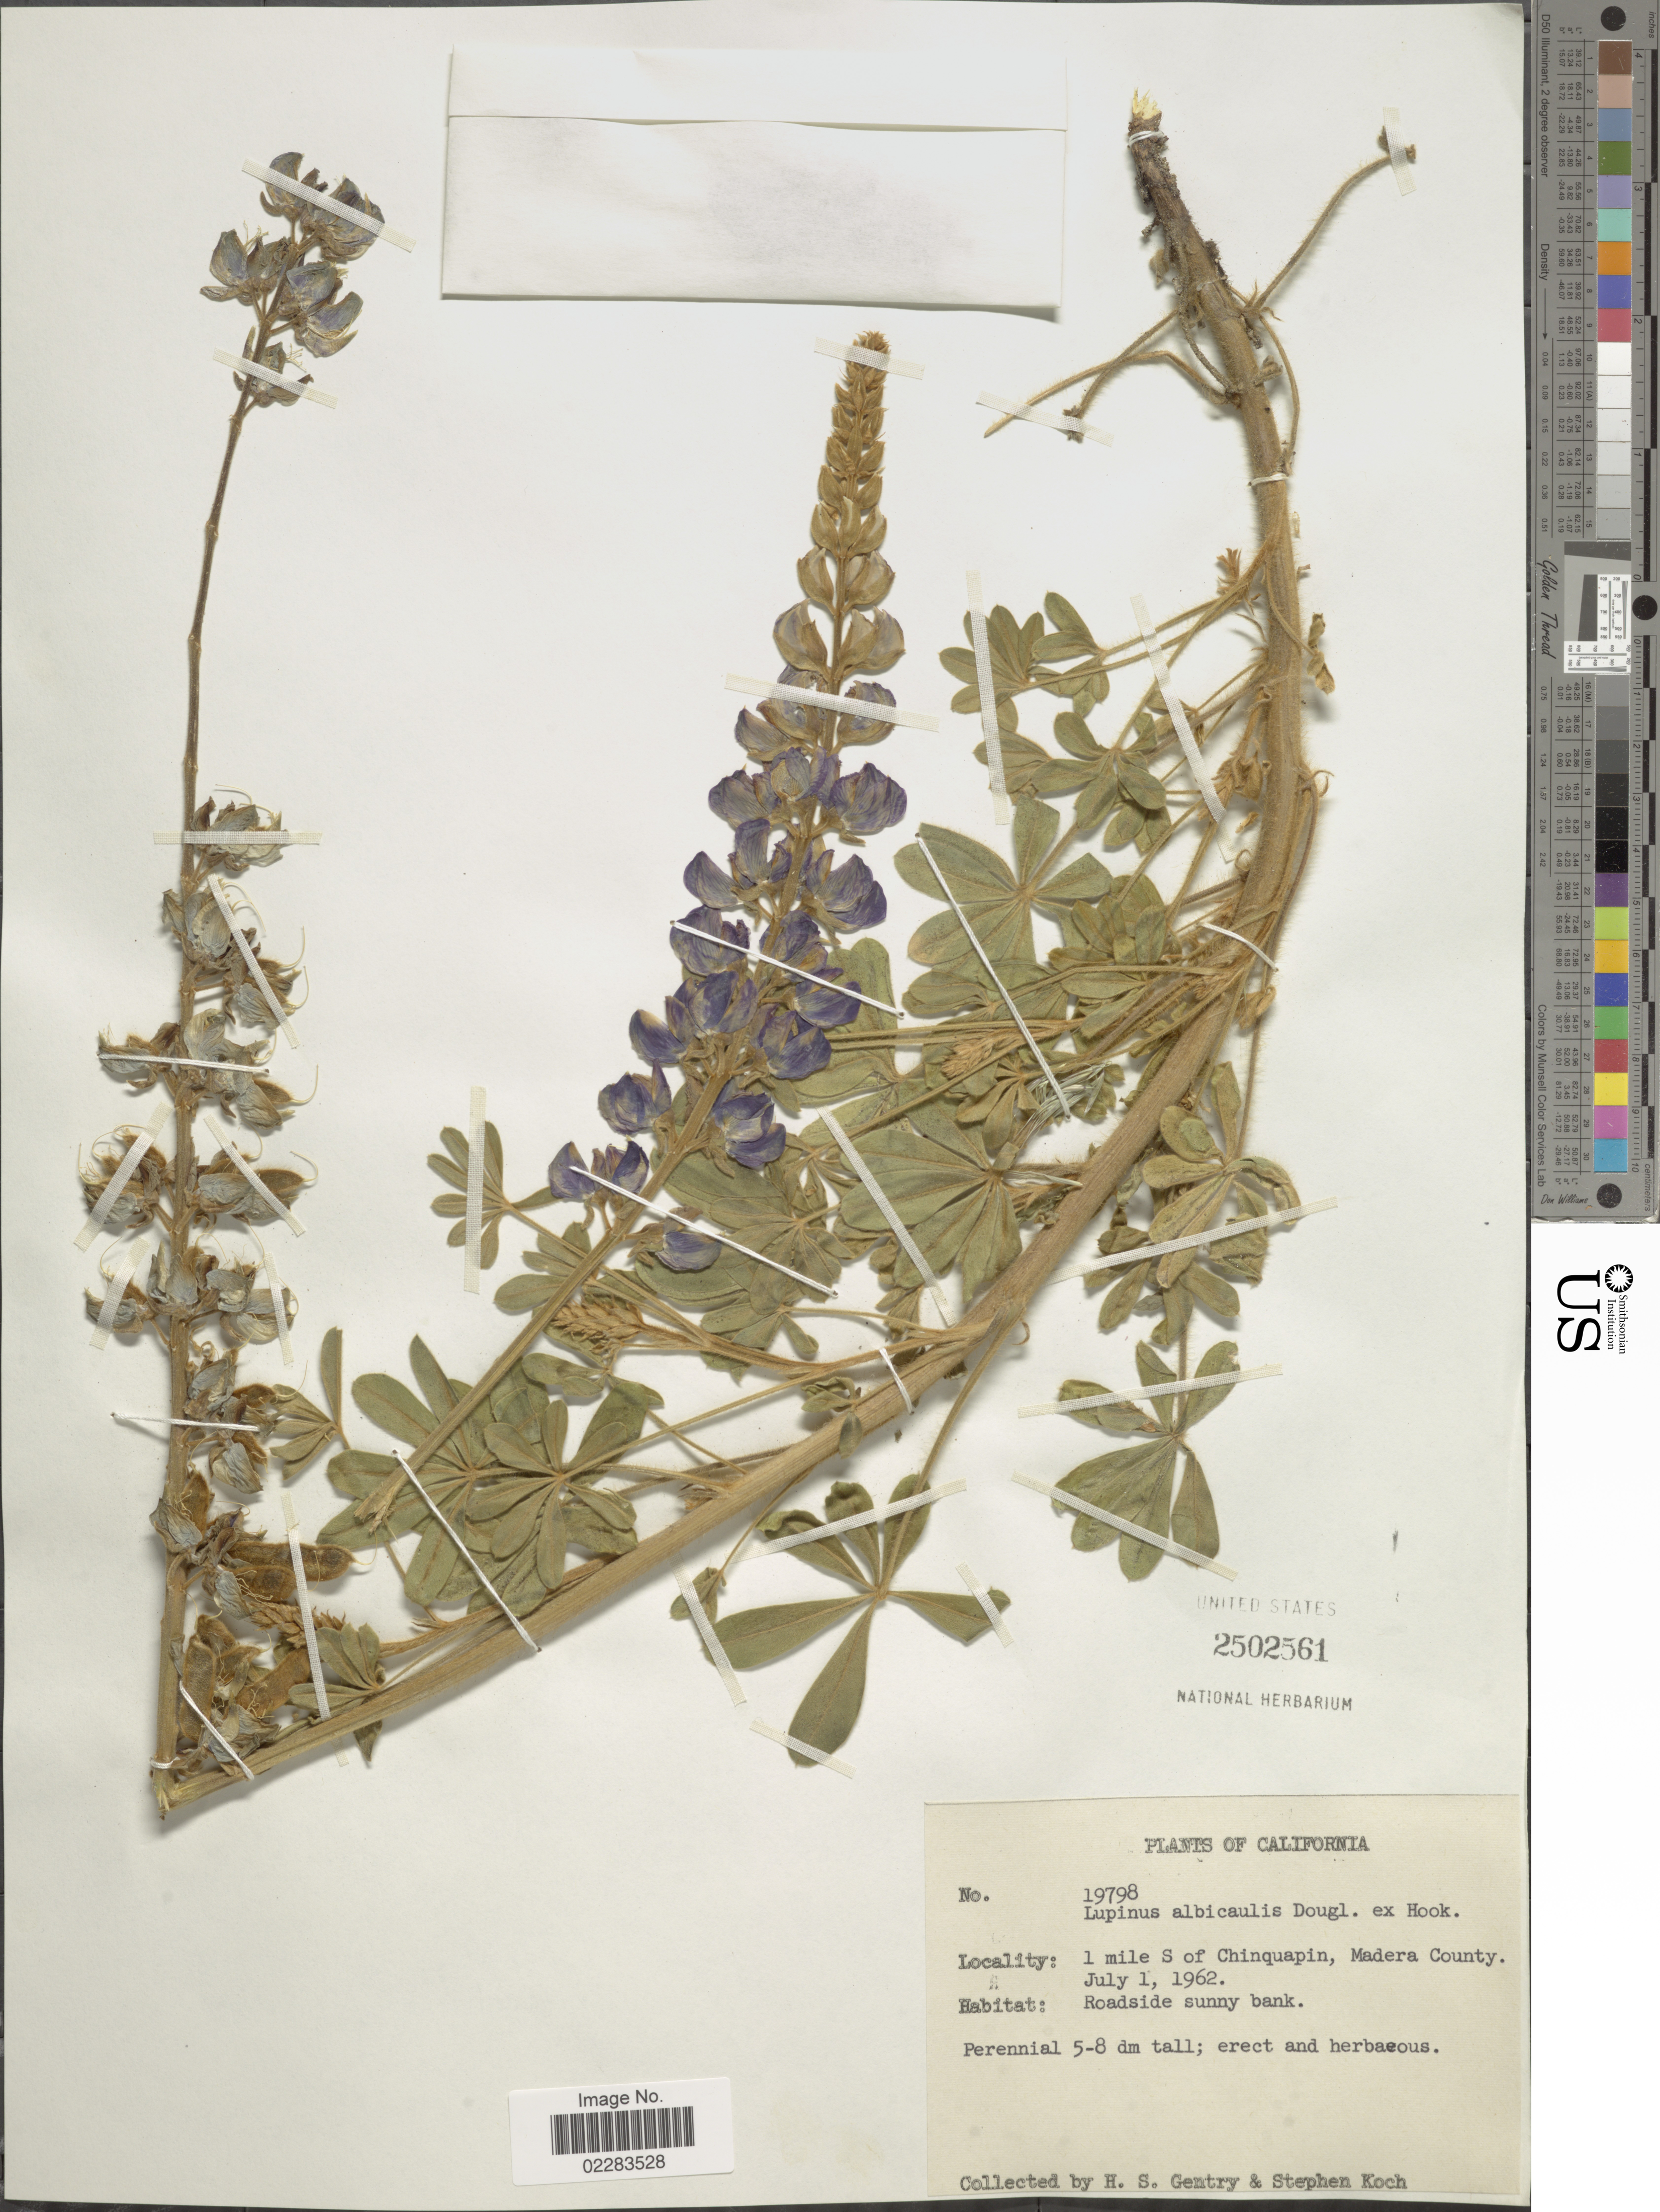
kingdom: Plantae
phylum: Tracheophyta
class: Magnoliopsida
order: Fabales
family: Fabaceae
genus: Lupinus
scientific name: Lupinus albicaulis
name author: Douglas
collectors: H. S. Gentry & S. D. Koch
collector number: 19798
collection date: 1962-07-01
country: United States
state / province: California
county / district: Madera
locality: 1 mile S of chinquapin, Madera County.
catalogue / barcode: US 2502561